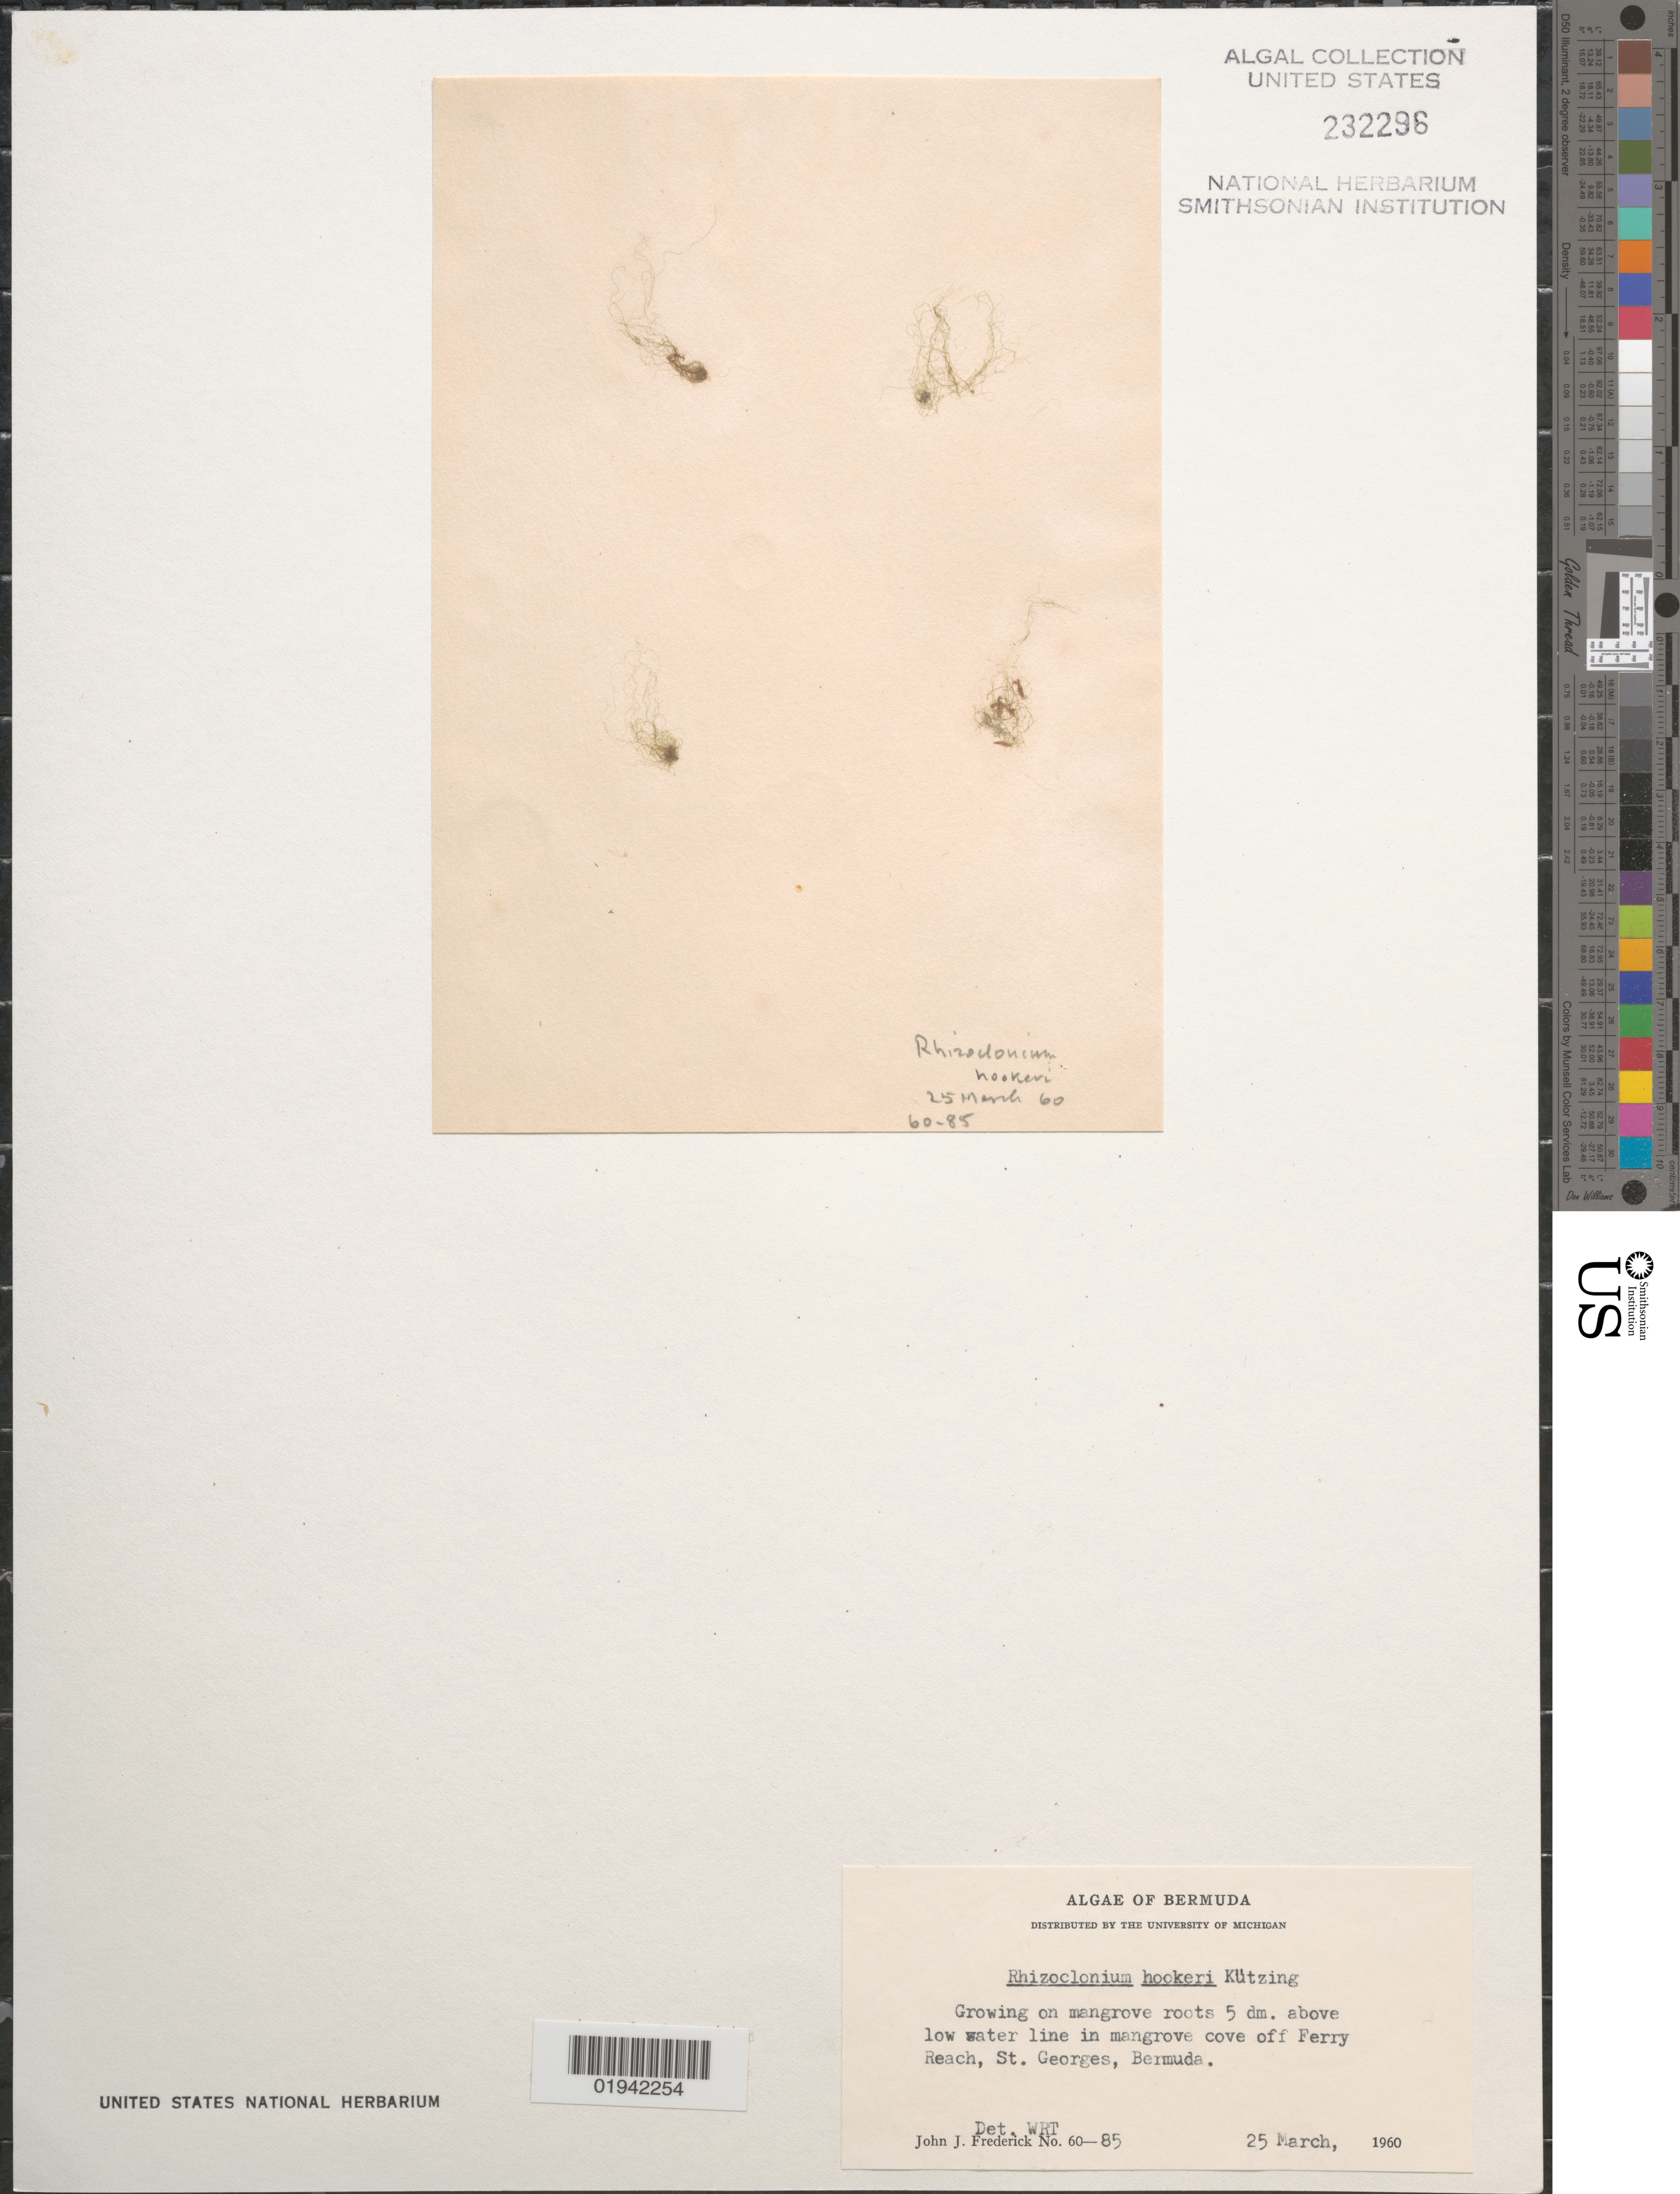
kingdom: Plantae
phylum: Chlorophyta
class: Ulvophyceae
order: Cladophorales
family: Cladophoraceae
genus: Pseudorhizoclonium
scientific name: Pseudorhizoclonium africanum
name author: (Kütz.) C. Boedeker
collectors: J. Frederick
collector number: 60-85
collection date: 1960-03-25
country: Bermuda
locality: Growing on mangrove roots 5 dm. above low water line in mangrove cove off Ferry Reach, St. Georges.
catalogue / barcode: US 232296